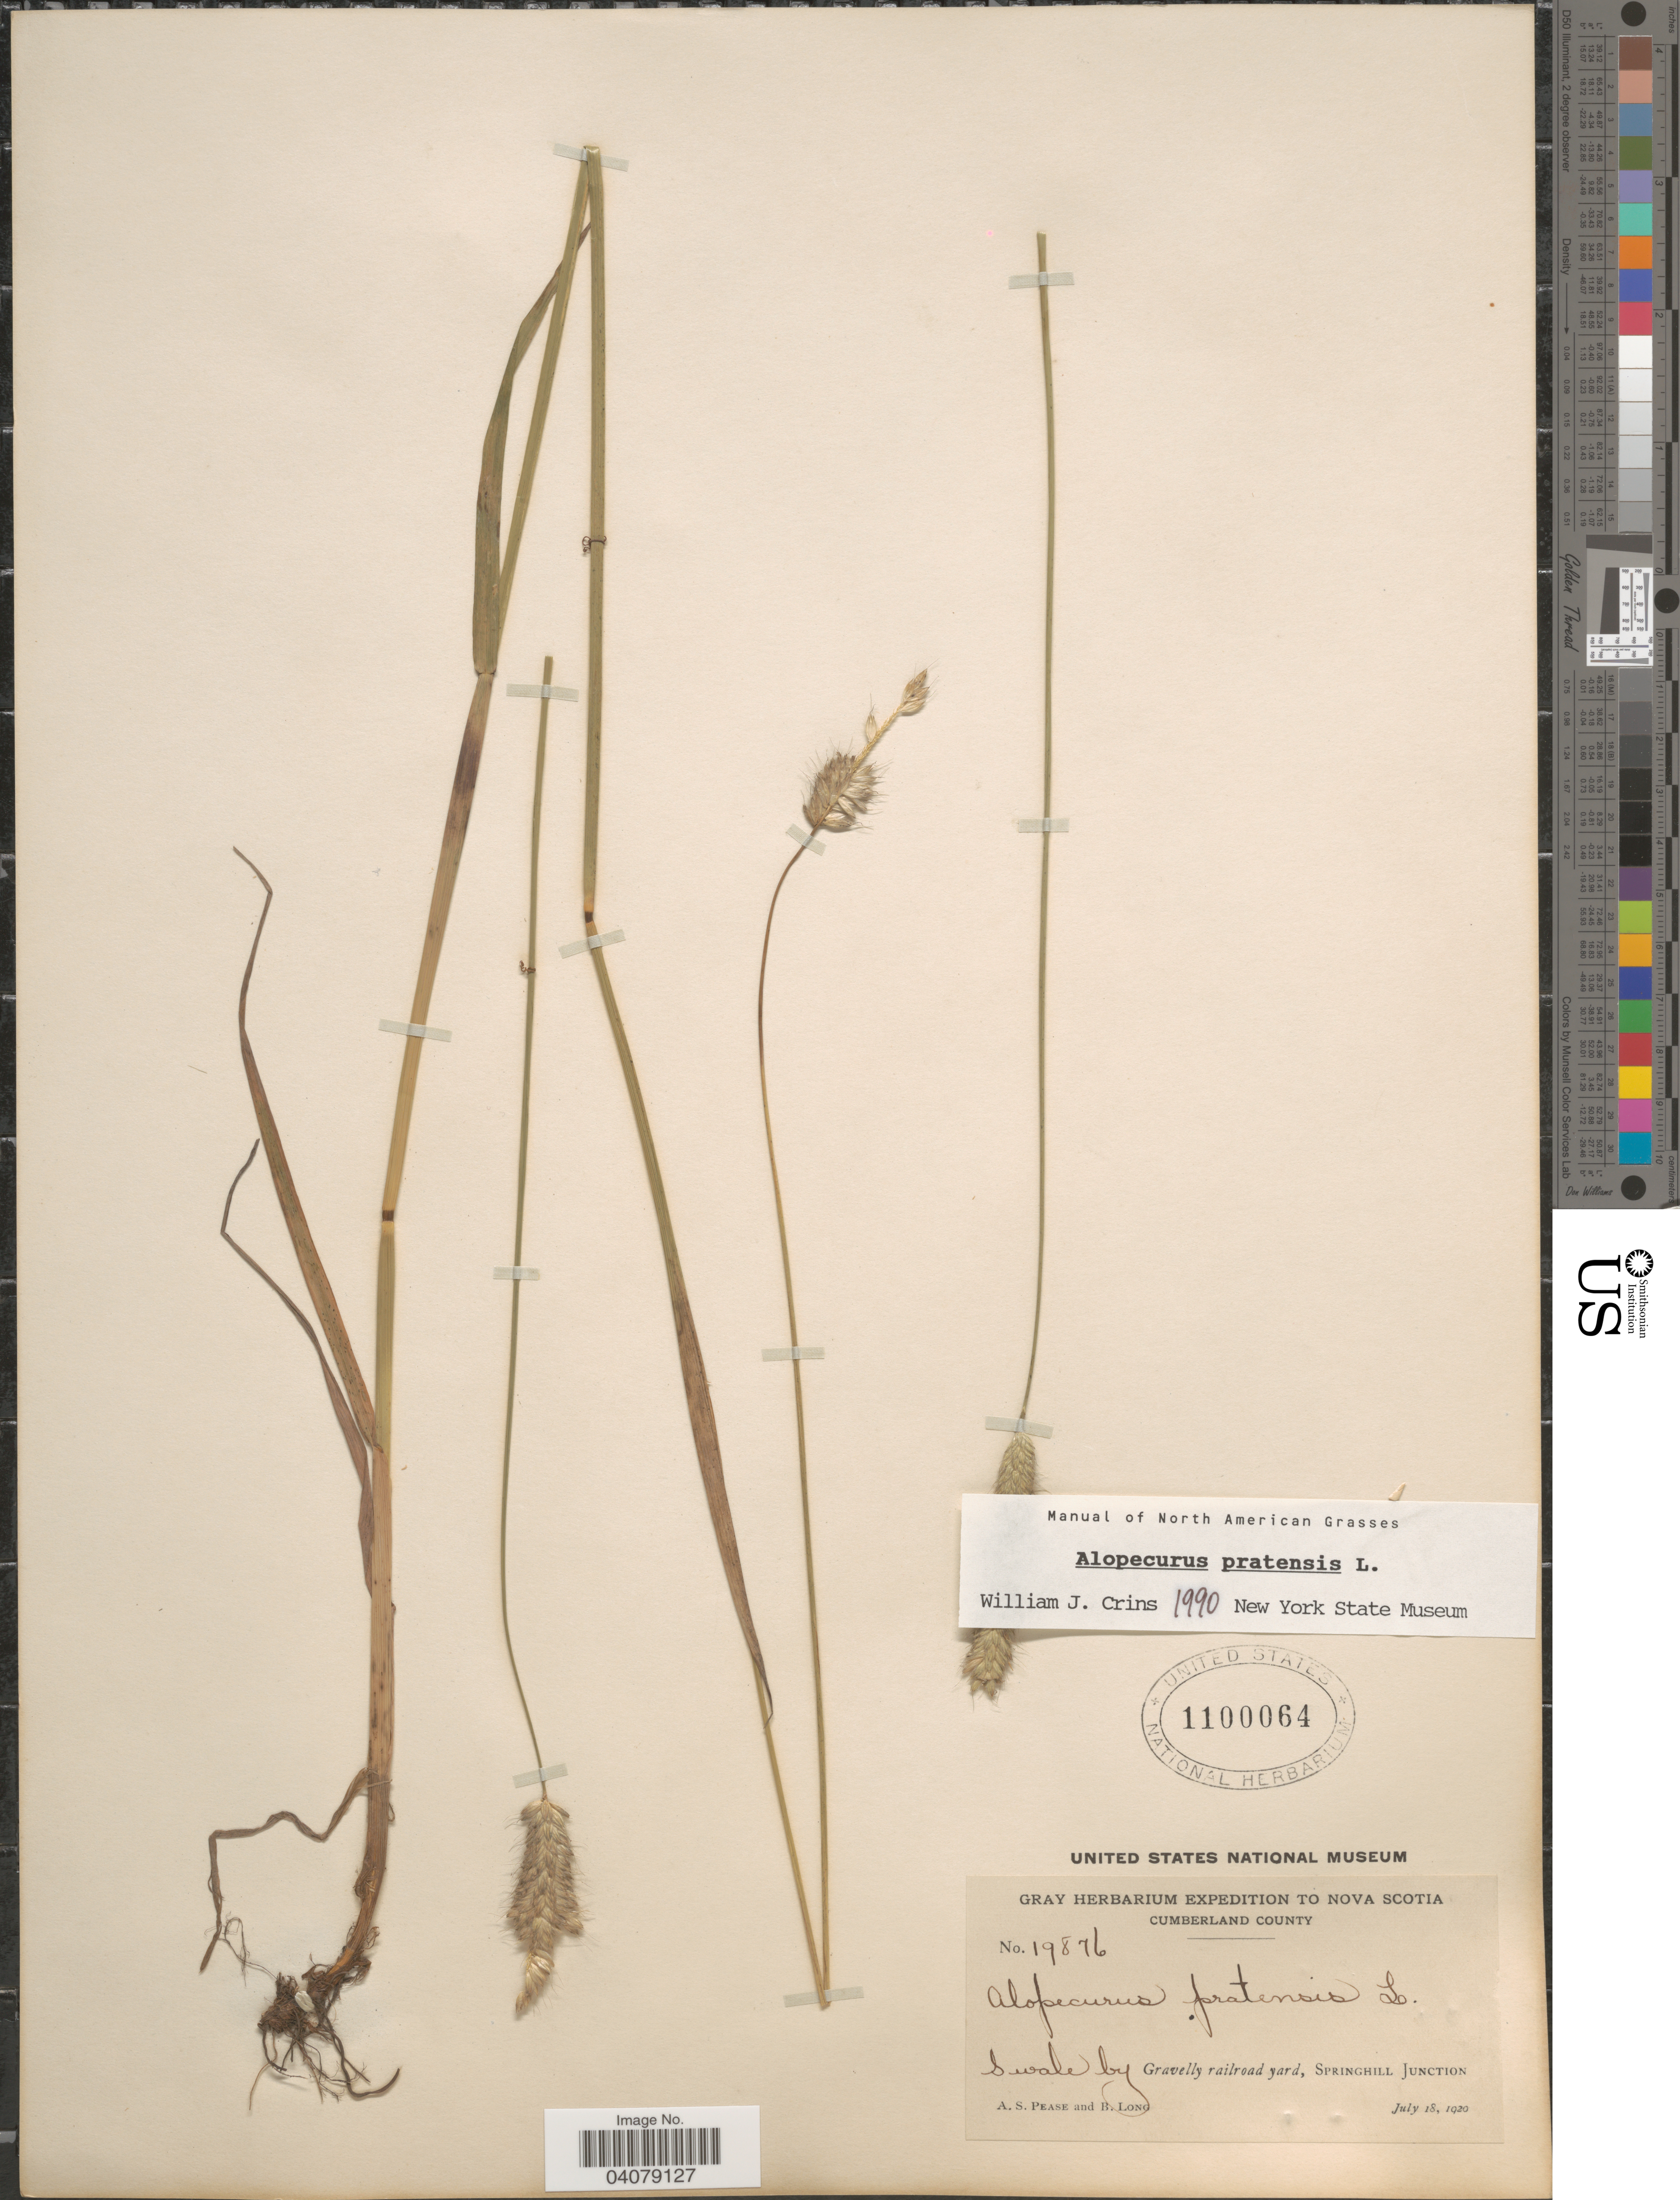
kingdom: Plantae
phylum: Tracheophyta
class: Liliopsida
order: Poales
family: Poaceae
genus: Alopecurus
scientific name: Alopecurus pratensis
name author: L.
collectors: A. S. Pease & B. Long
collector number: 19876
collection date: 1920-07-18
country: Canada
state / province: Nova Scotia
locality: Gray Herbarium Expedition to Nova Scotia. Cumberland County. Swale by Gravelly railroad yard, Springhill Junction.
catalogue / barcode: US 1100064